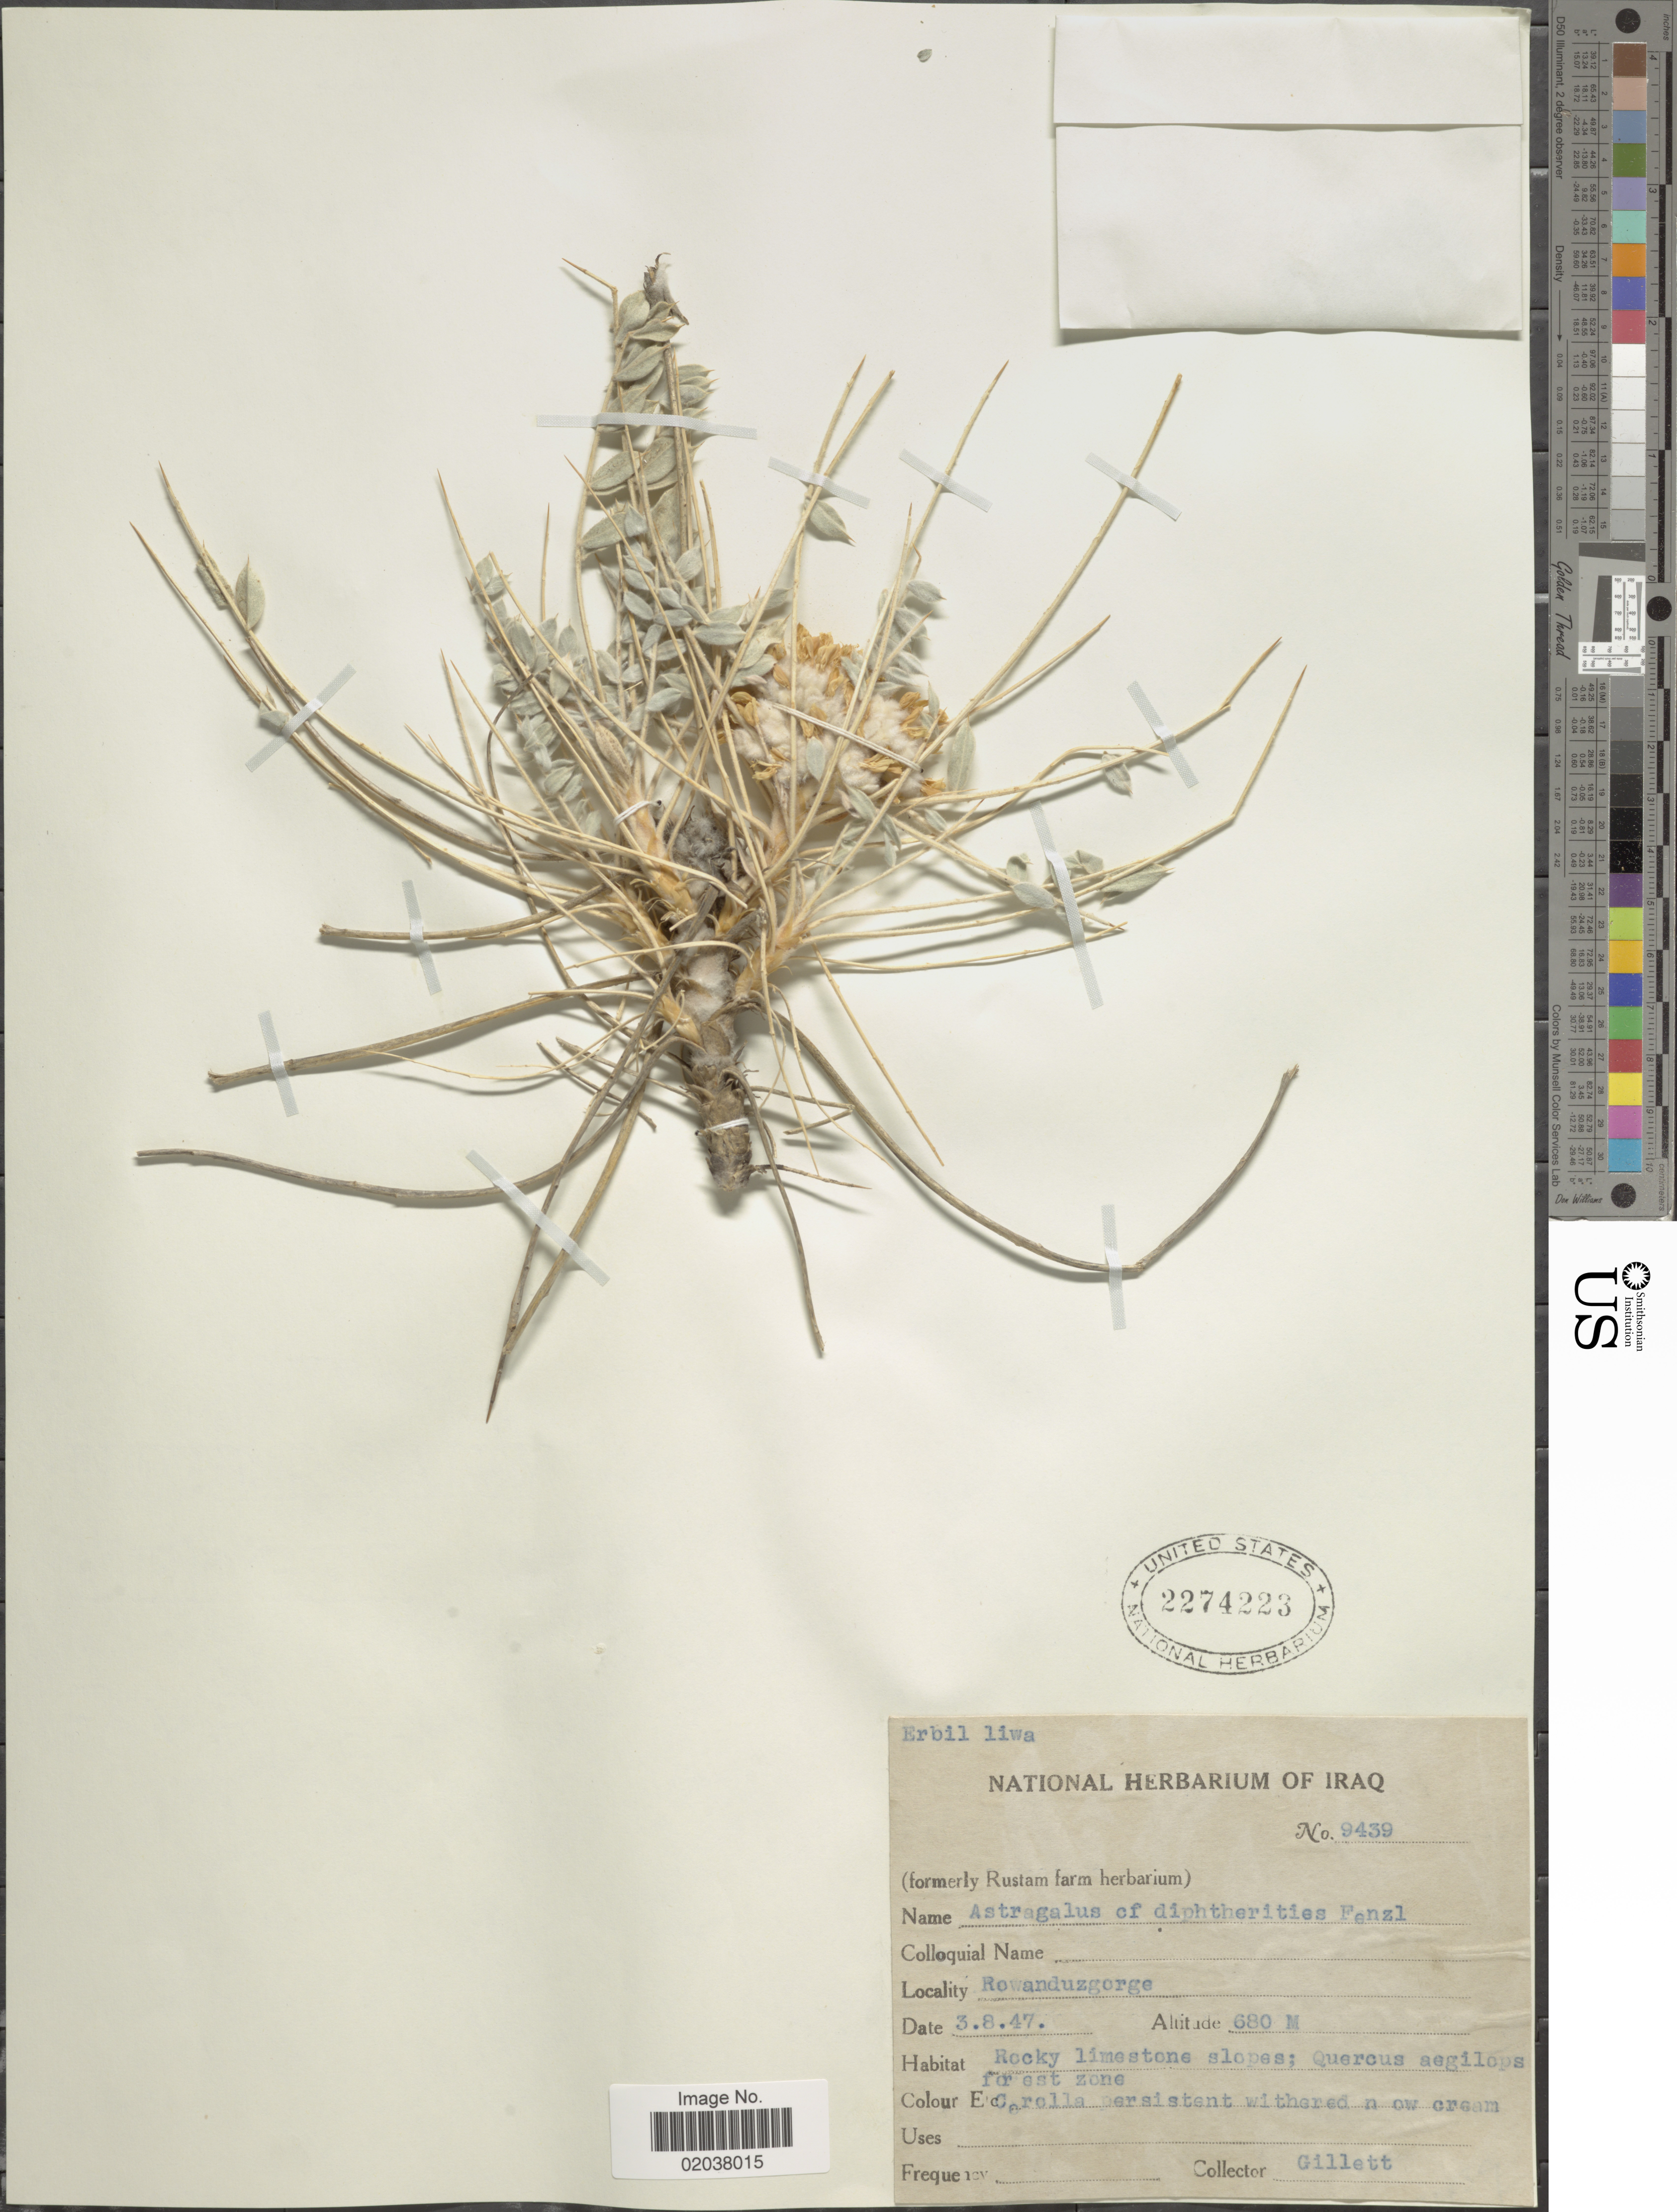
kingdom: Plantae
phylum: Tracheophyta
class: Magnoliopsida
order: Fabales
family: Fabaceae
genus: Astragalus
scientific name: Astragalus diphtherites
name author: Fenzl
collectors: Gillett, --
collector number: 9439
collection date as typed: Transcribed d/m/y: 3/8/47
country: Iraq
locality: Rowanduz gorge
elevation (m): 680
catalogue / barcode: US 2274223